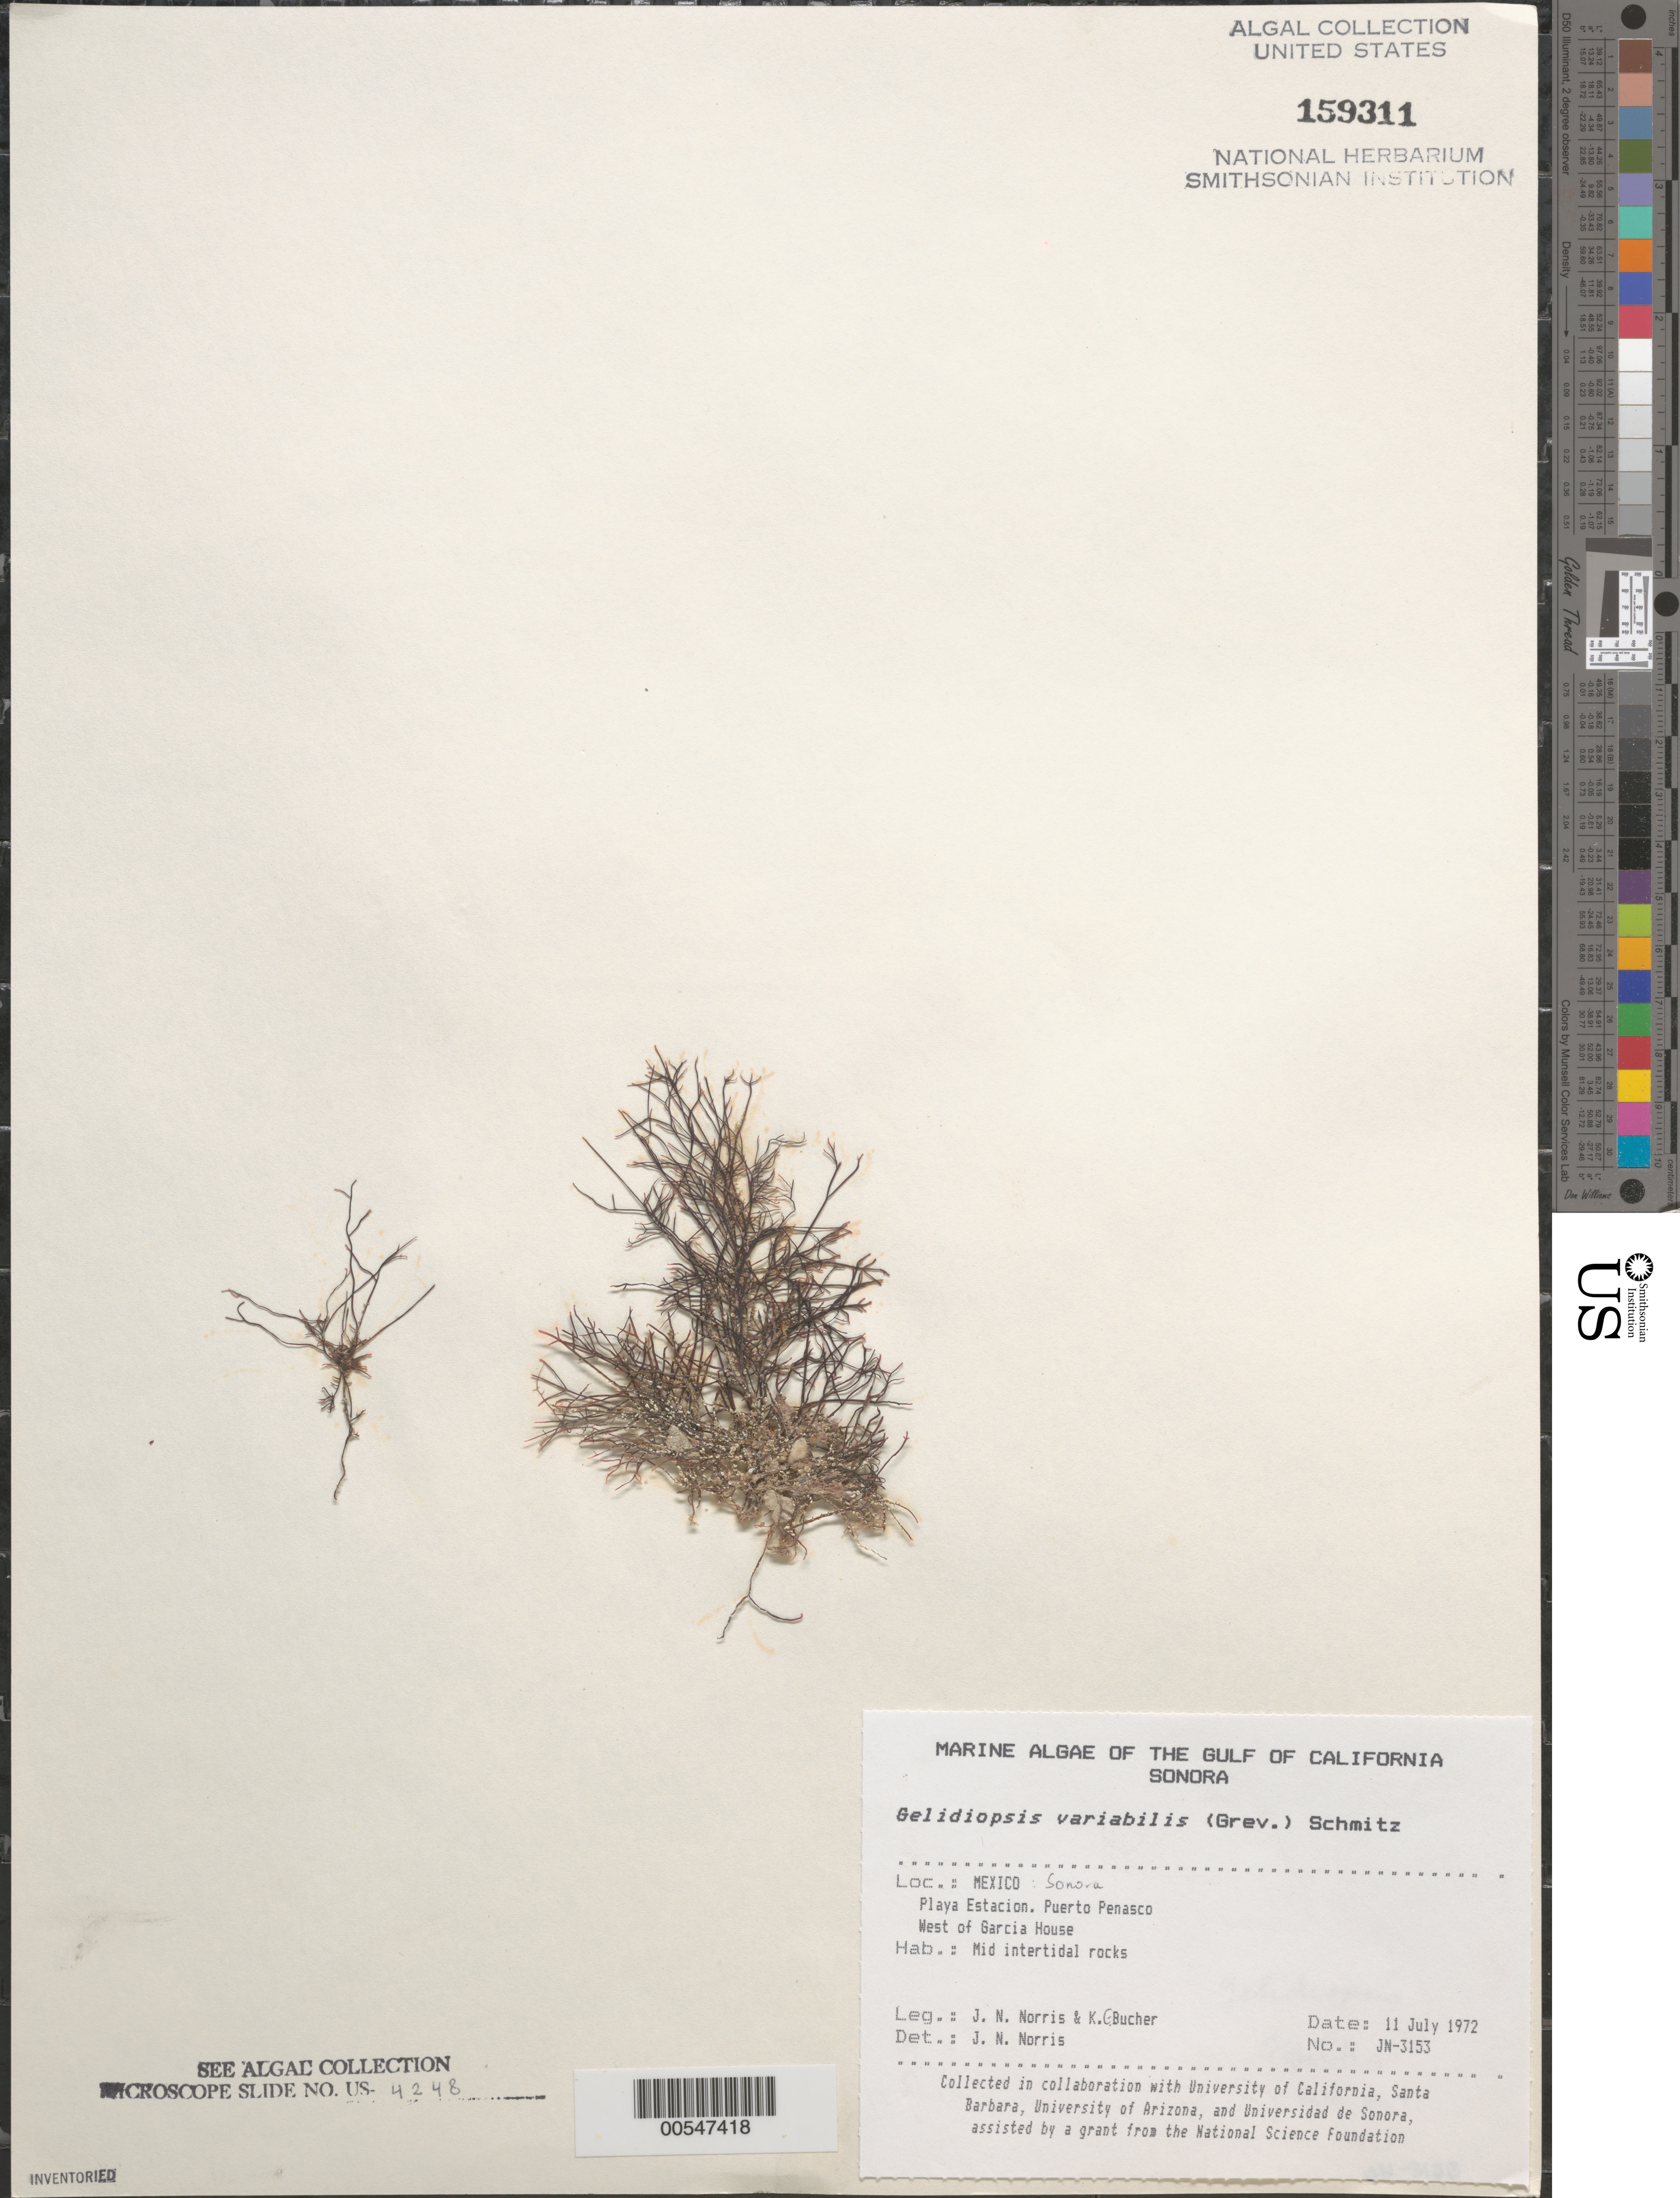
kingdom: Plantae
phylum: Rhodophyta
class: Florideophyceae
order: Rhodymeniales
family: Lomentariaceae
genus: Ceratodictyon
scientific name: Ceratodictyon variabile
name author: (J. Agardh) R.E. Norris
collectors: J. N. Norris & K. E. Bucher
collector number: JN-3153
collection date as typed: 11 Jul 1972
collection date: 1972-07-11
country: Mexico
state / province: Sonora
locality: Playa Estacion, Puerto Penasco, west of Garcia House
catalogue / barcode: US 159311